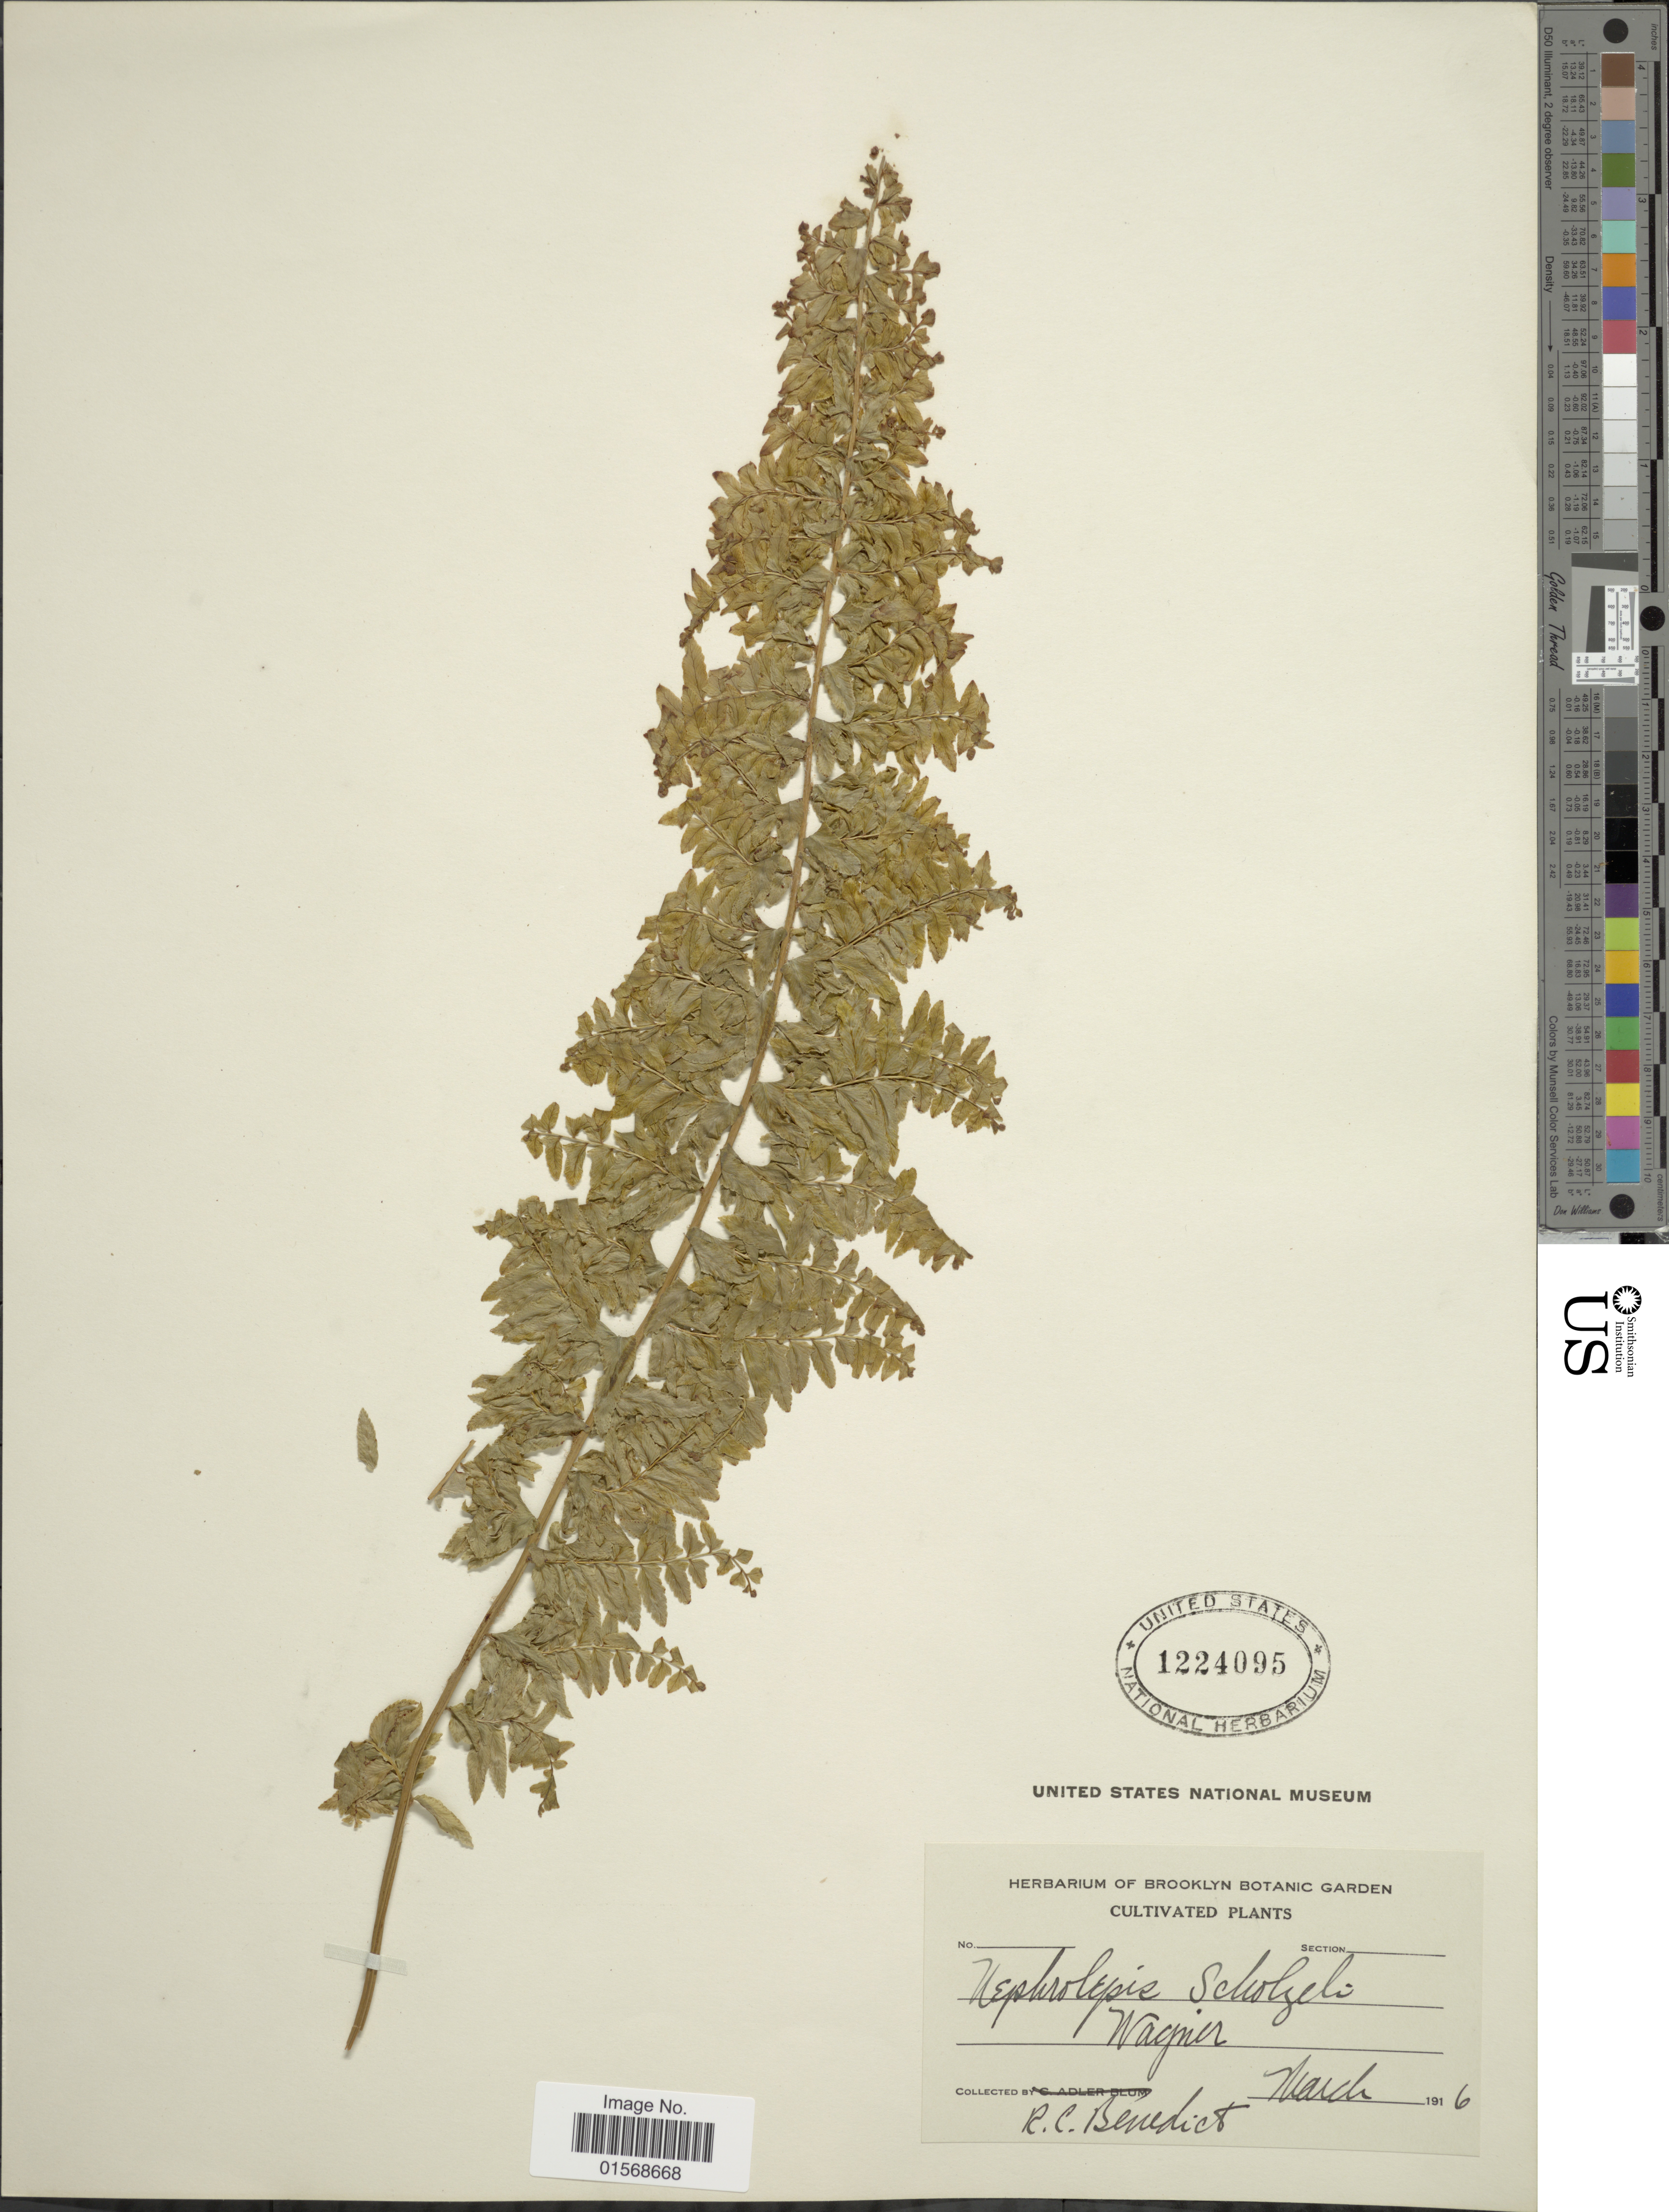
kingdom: Plantae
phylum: Tracheophyta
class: Polypodiopsida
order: Polypodiales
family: Nephrolepidaceae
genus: Nephrolepis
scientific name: Nephrolepis 'Scholzel'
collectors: R. C. Benedict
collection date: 1916-03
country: United States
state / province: New York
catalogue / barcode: US 1224095